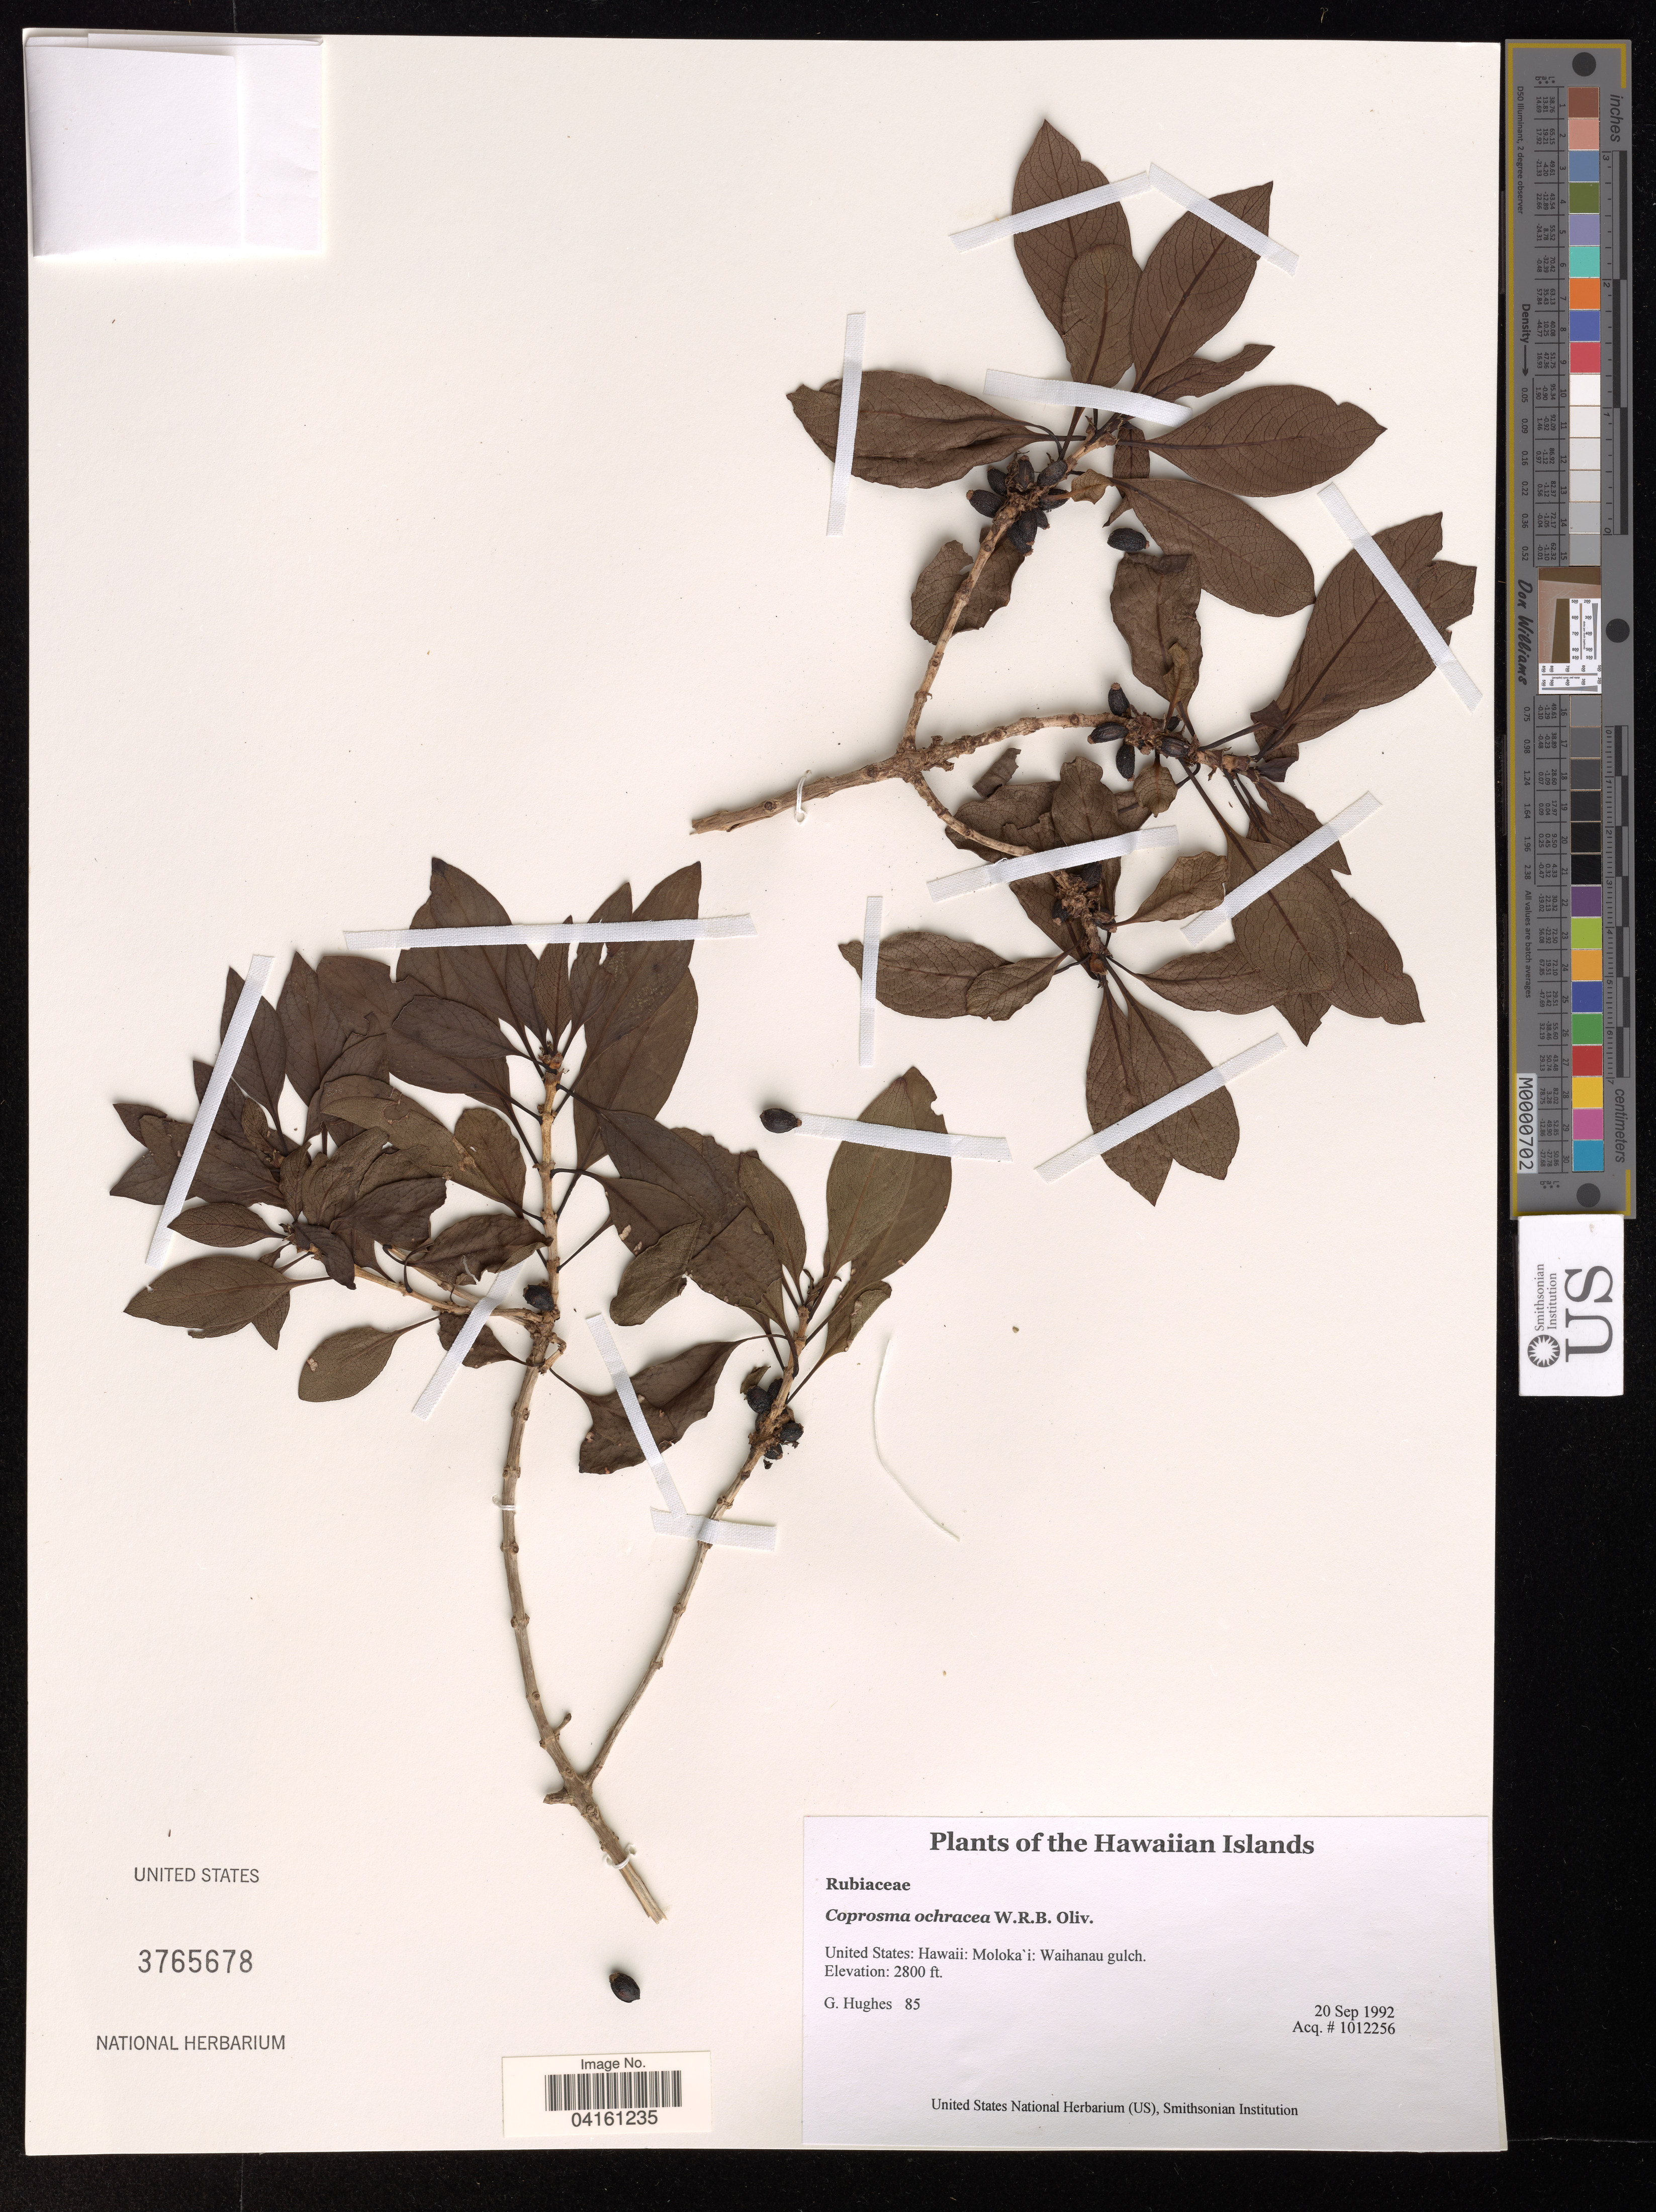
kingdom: Plantae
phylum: Tracheophyta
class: Magnoliopsida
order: Gentianales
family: Rubiaceae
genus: Coprosma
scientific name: Coprosma ochracea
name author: W.R.B. Oliv.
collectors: G. Hughes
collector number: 85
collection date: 1992-09-20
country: United States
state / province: Hawaii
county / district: Maui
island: Moloka'i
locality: Moloka'i: Waihanau gulch.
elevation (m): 853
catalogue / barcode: US 3765678